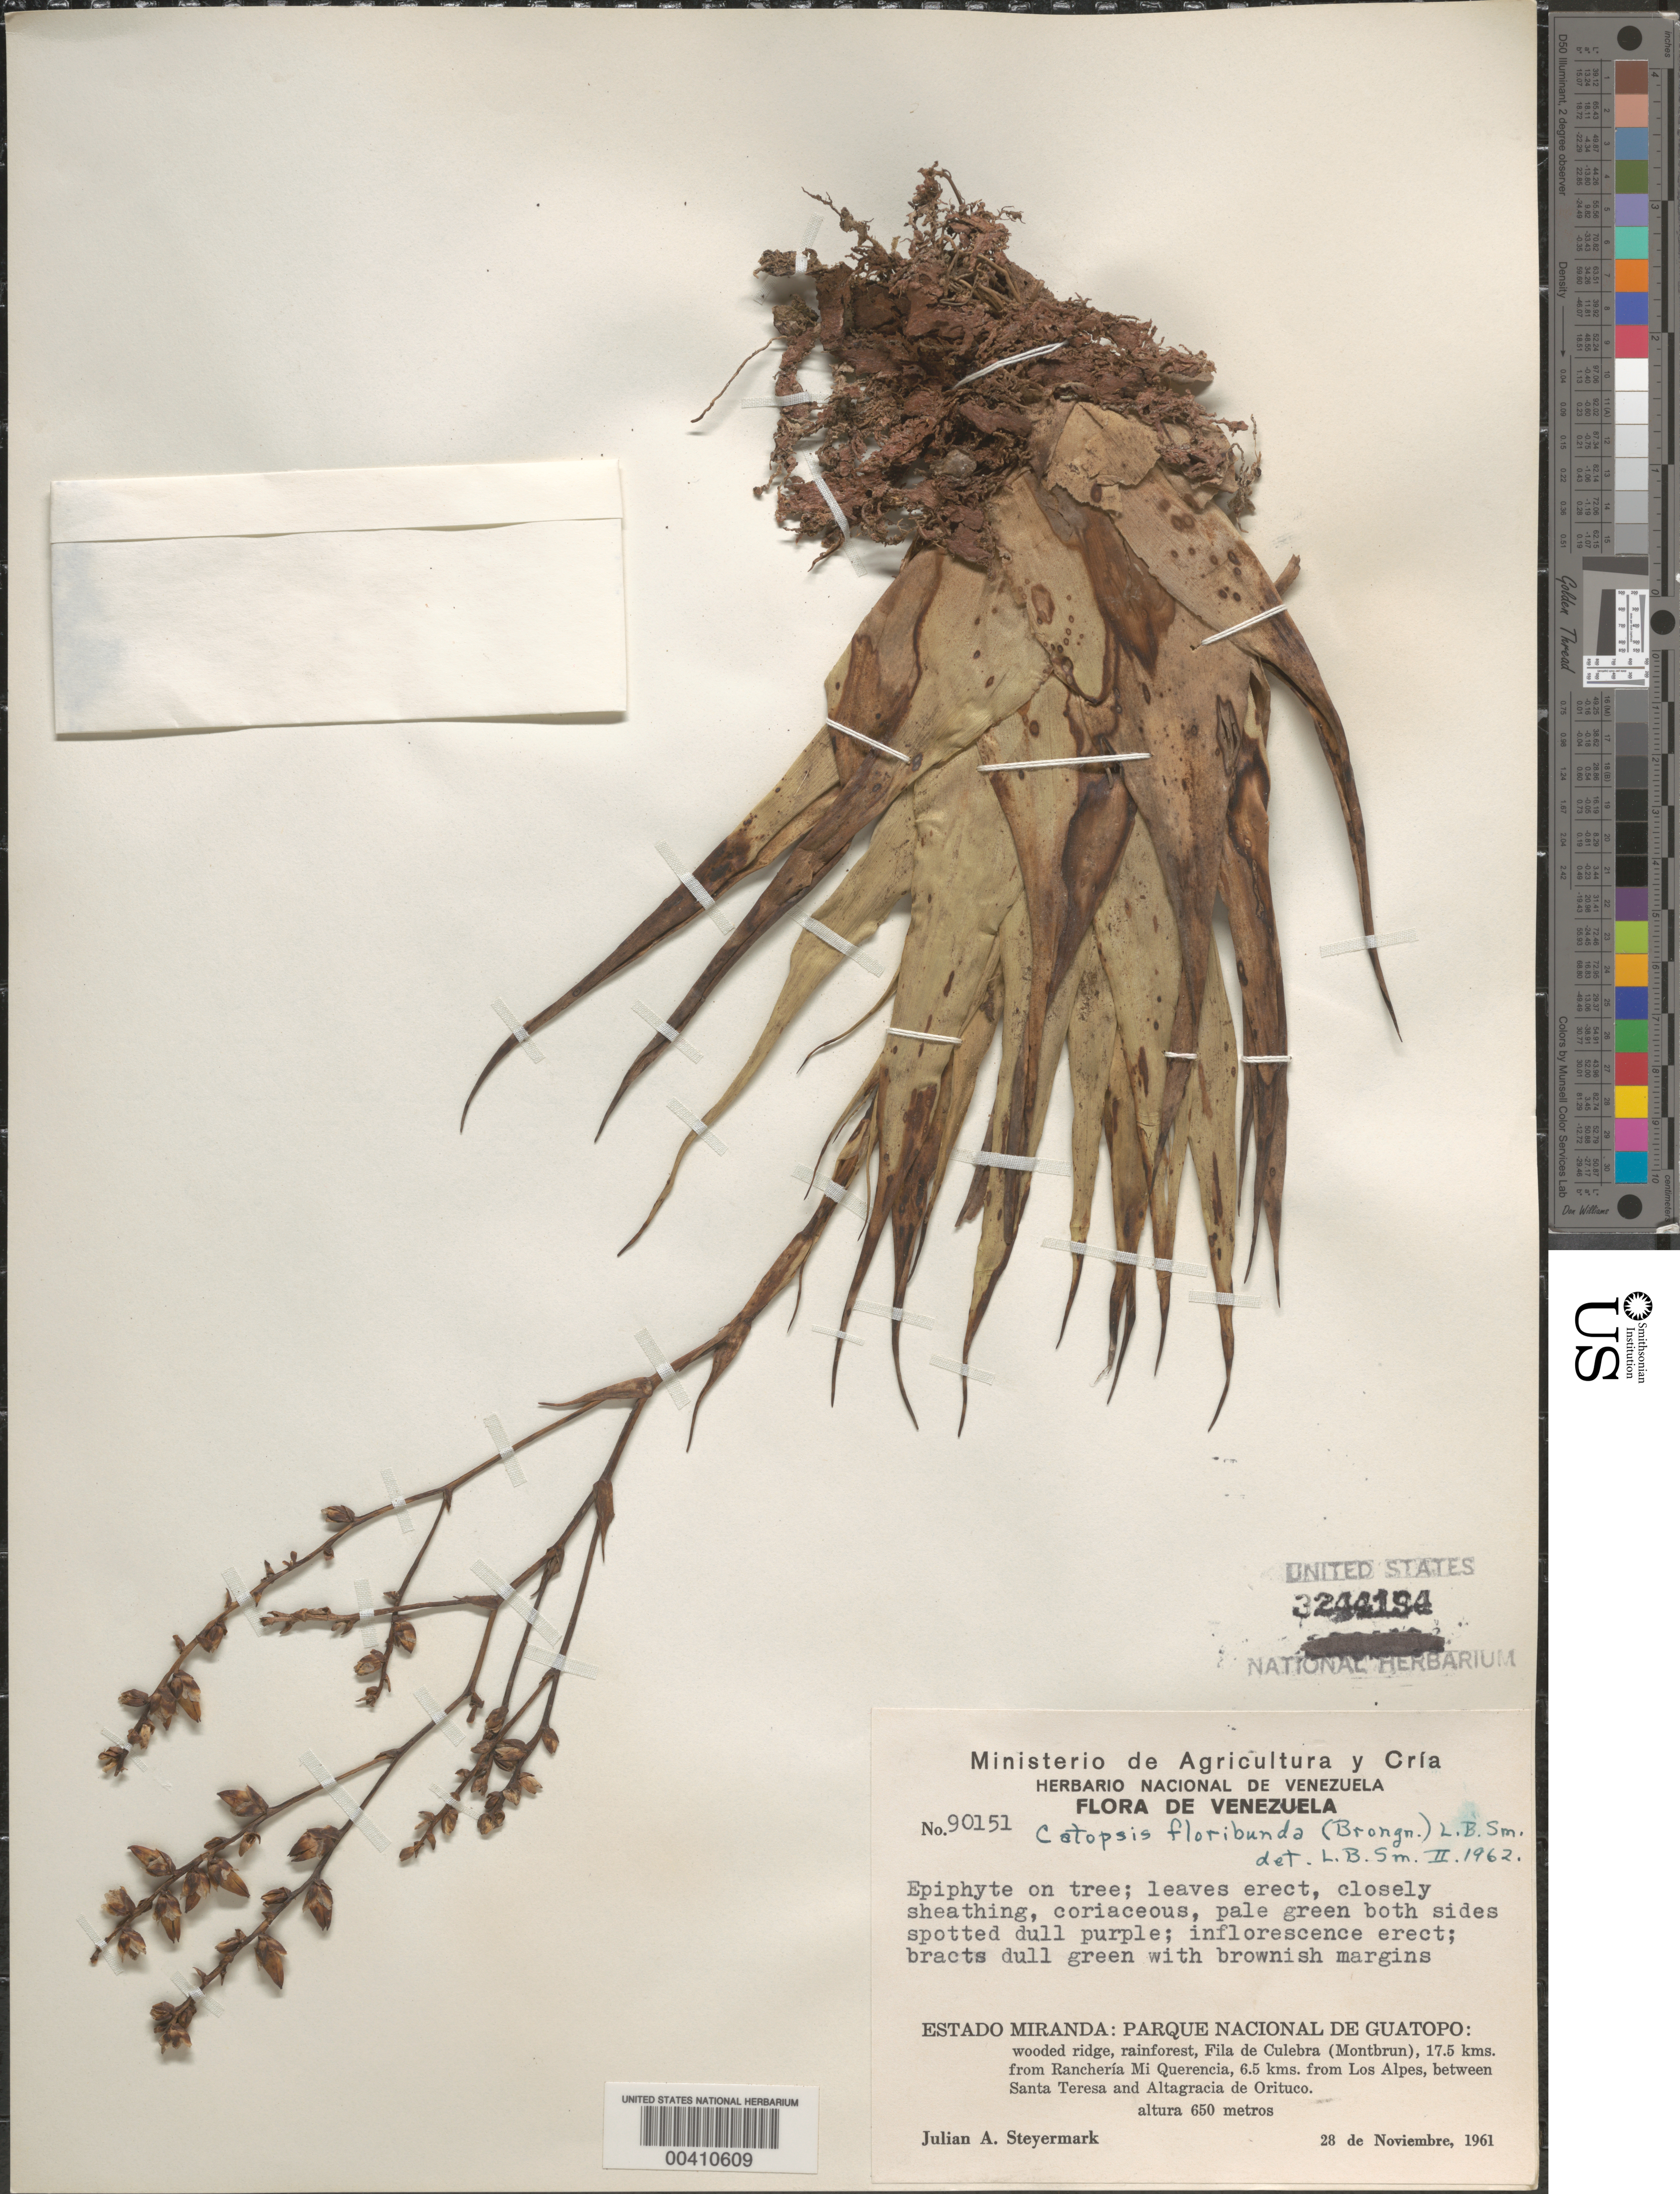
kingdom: Plantae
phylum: Tracheophyta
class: Liliopsida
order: Poales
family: Bromeliaceae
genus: Catopsis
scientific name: Catopsis floribunda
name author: L.B. Sm.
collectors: J. Steyermark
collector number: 90151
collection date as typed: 28 Nov 1961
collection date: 1961-11-28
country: Venezuela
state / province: Miranda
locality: Parque nacional de guatopo, 17.5 kms from rancheria mi querencia, 6.5 kms from los alpes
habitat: Wooded ridge, rainforest; epiphyte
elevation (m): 650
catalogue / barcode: US 3244194